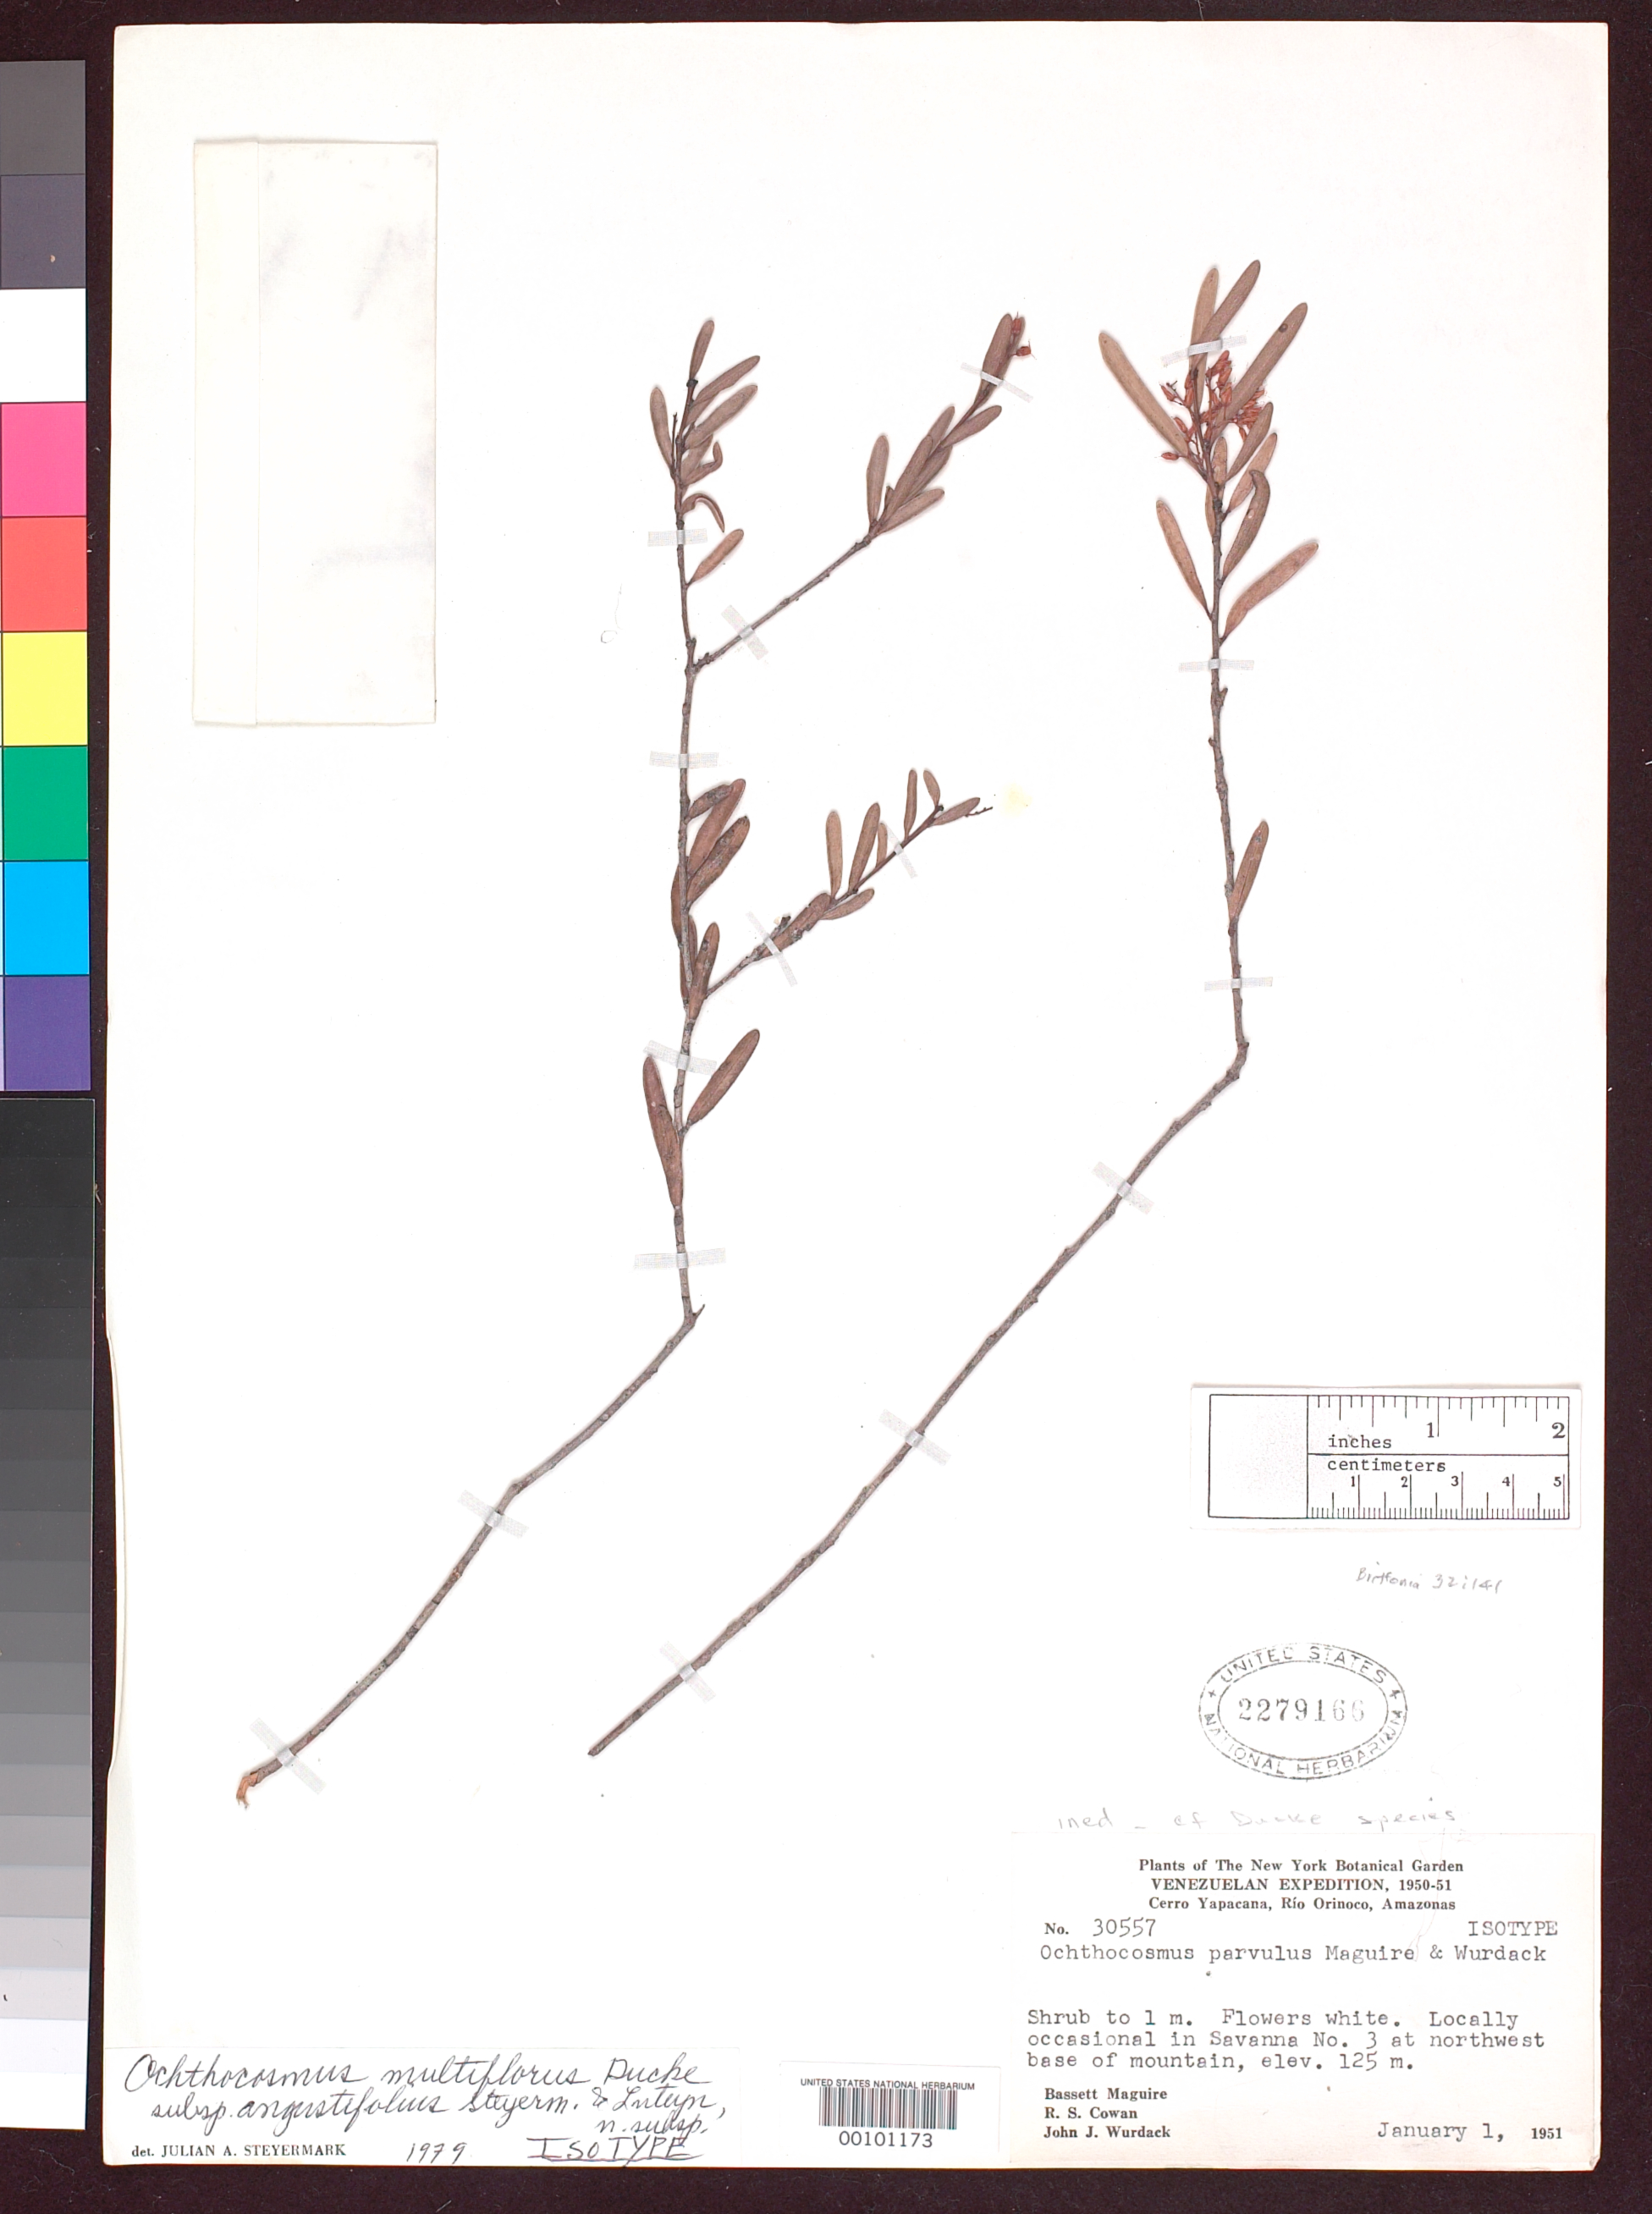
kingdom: Plantae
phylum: Tracheophyta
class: Magnoliopsida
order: Malpighiales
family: Ixonanthaceae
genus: Ochthocosmus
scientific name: Ochthocosmus multiflorus var. angustifolius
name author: Steyerm. & Luteyn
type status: Isotype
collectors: B. Maguire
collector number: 30557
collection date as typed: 01 Jan 1951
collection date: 1951-01-01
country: Venezuela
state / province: Amazonas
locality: Cerro Yapacana, Rio Orinoco.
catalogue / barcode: US 2279166